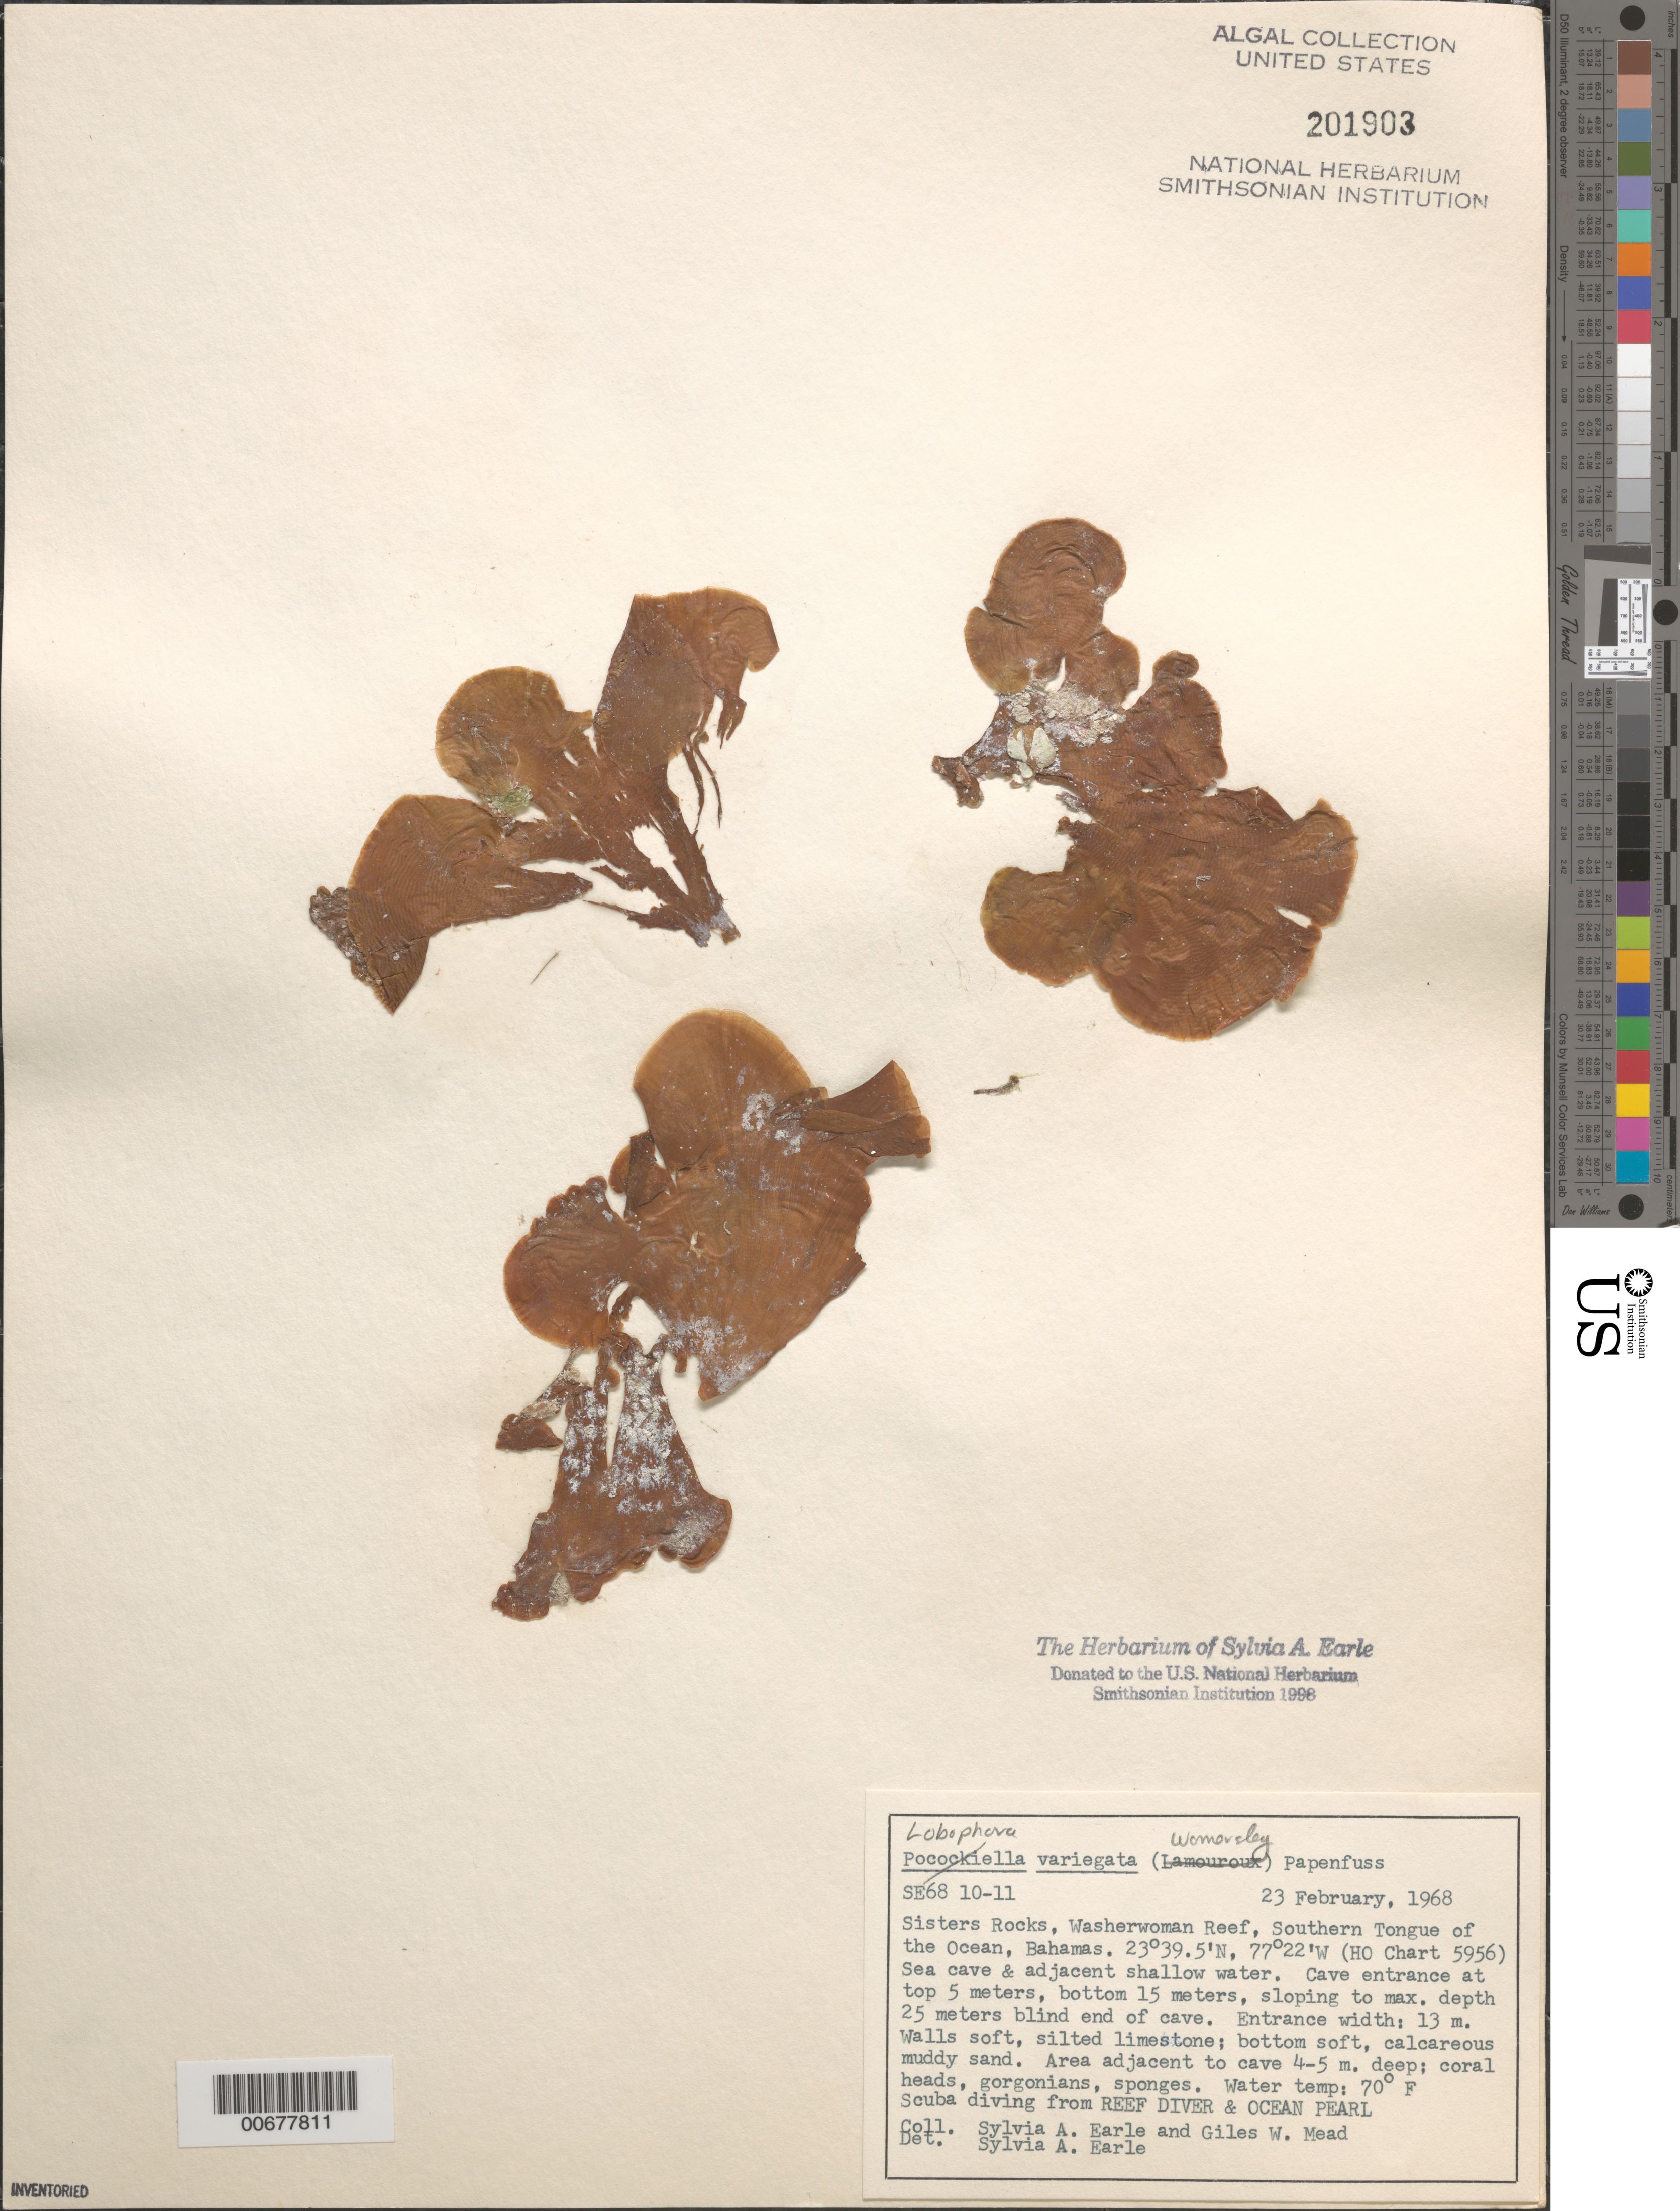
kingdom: Chromista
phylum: Ochrophyta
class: Phaeophyceae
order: Dictyotales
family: Dictyotaceae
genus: Lobophora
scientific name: Lobophora variegata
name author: (J.V.Lamouroux) Womersley & E.C. Oliveira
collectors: S. A. Earle & G. W. Mead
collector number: SE 6810-11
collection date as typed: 23 Feb 1968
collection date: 1968-02-23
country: Bahamas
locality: Sisters Rocks, Washerwoman Reef, Southern Tongue of the Ocean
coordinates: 23 39.5' N, 77 22' W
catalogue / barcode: US 201903